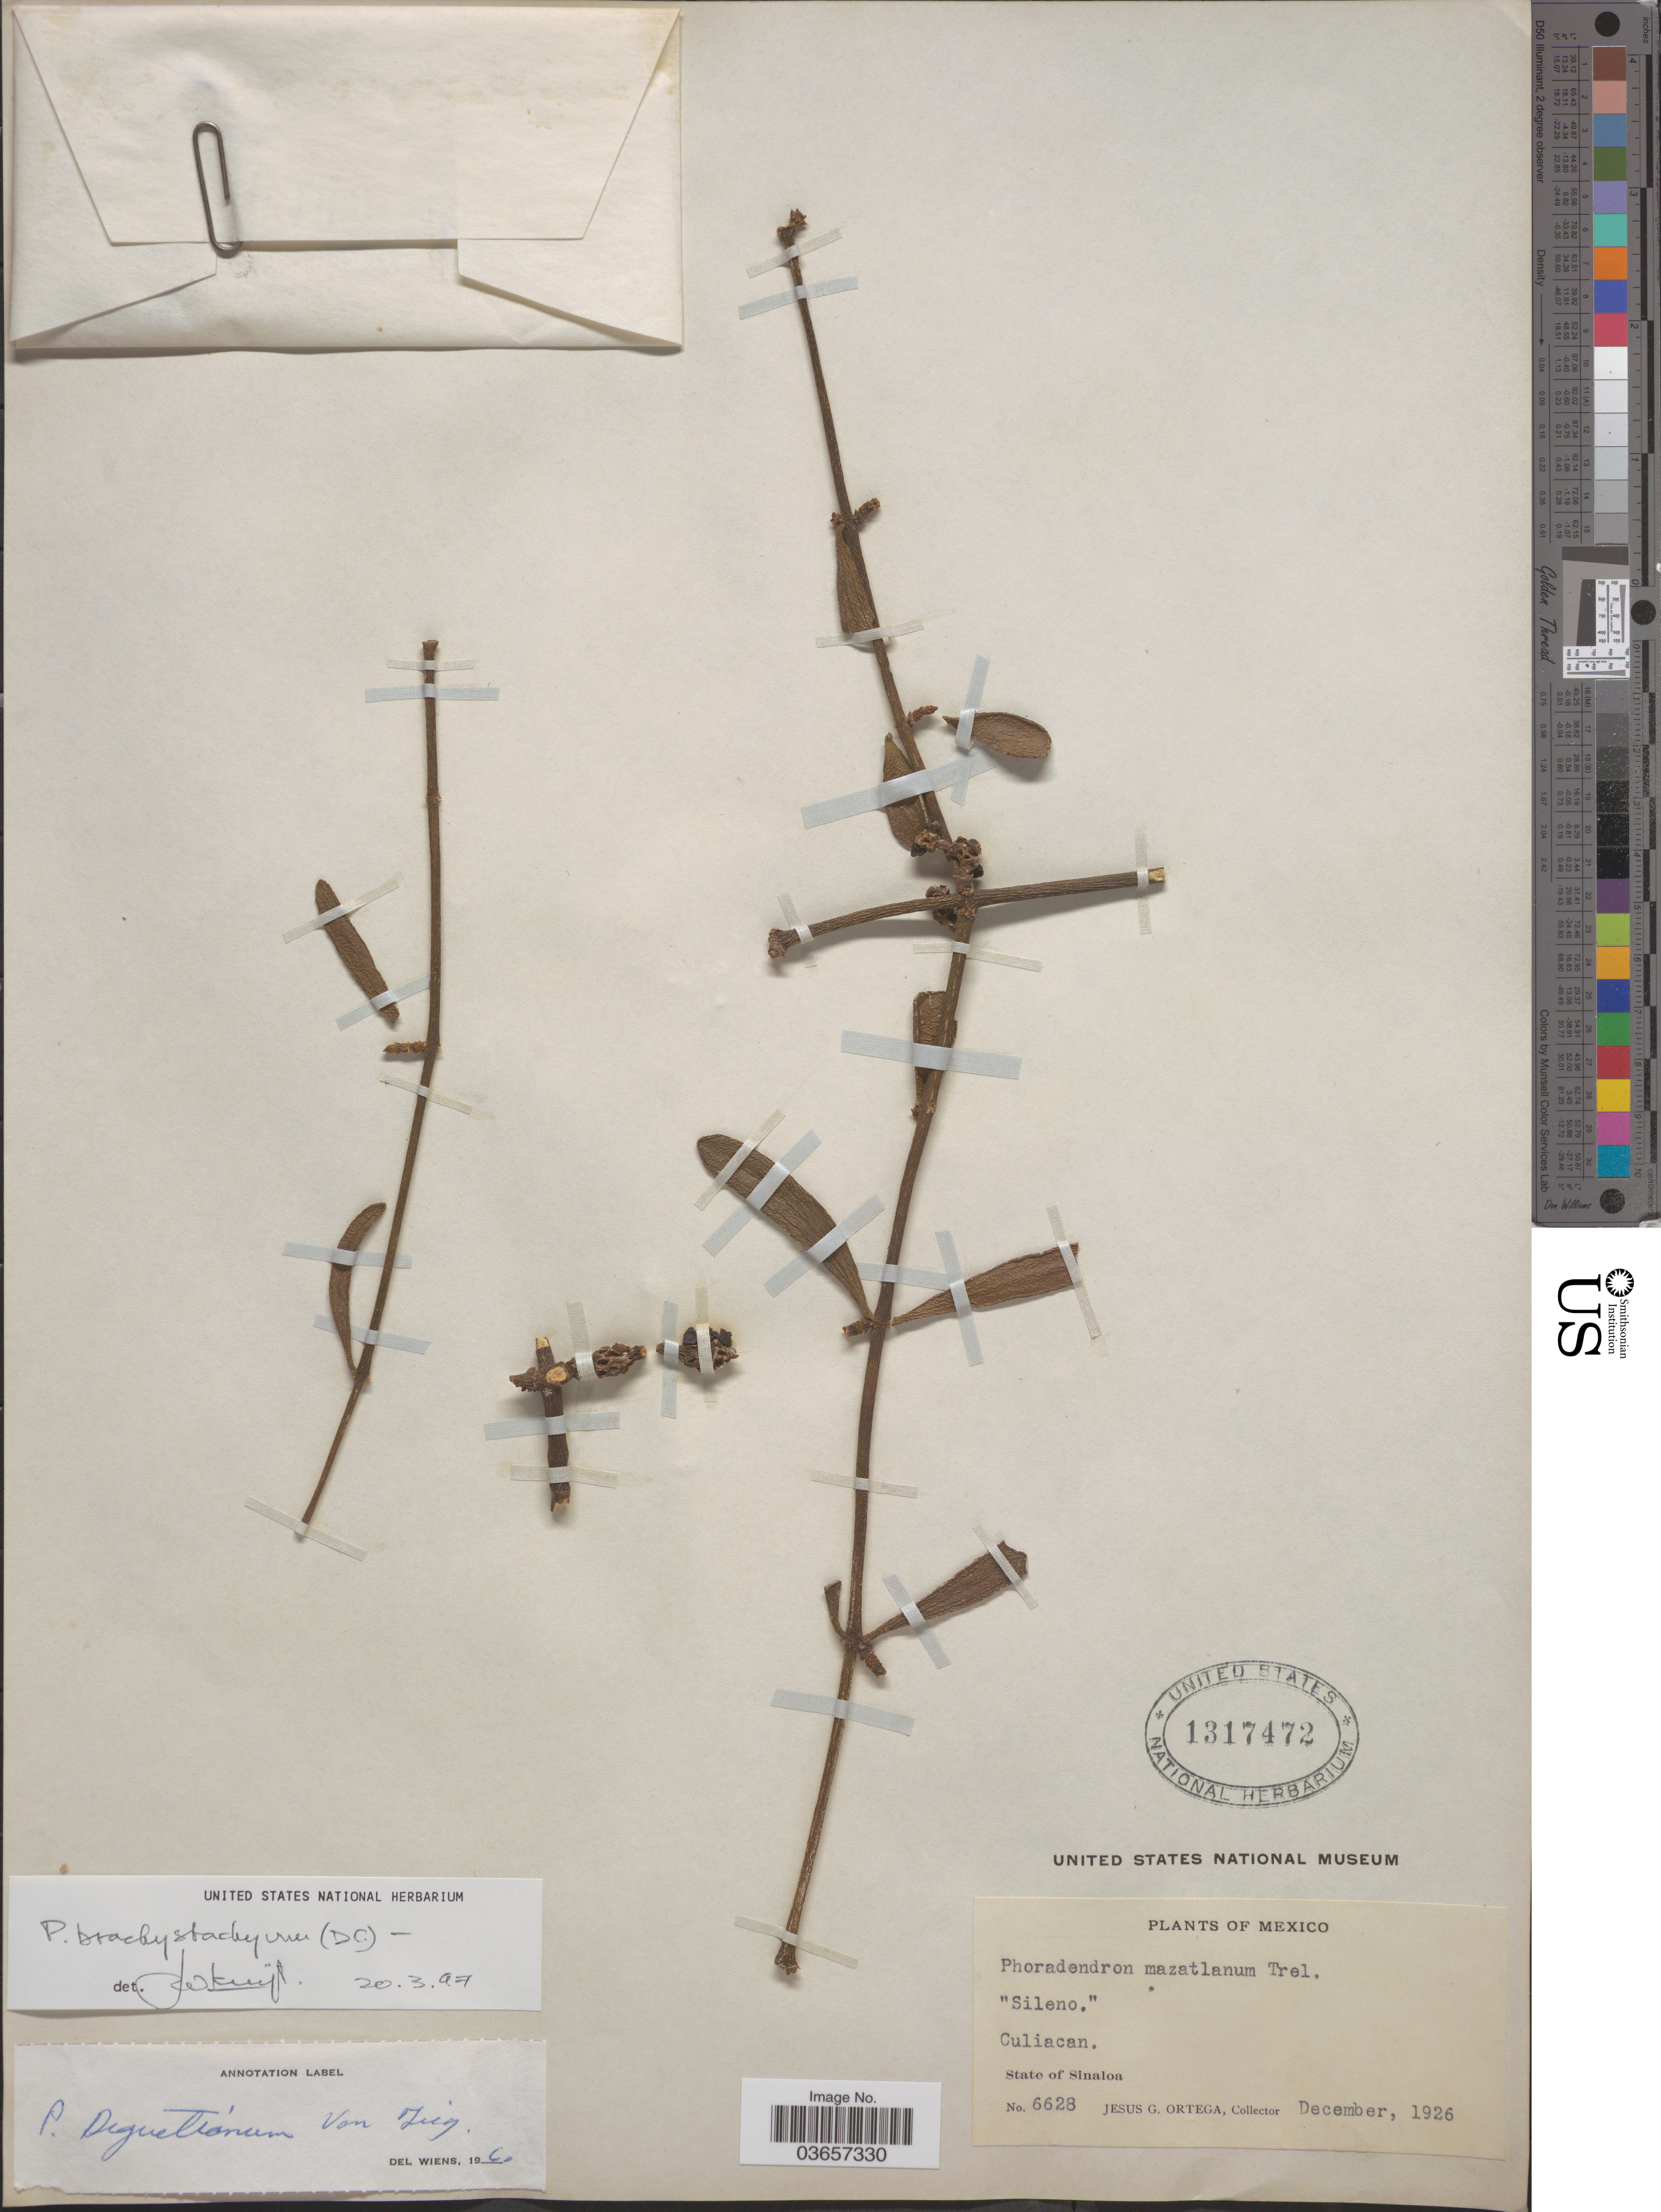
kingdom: Plantae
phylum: Tracheophyta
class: Magnoliopsida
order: Santalales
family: Viscaceae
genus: Phoradendron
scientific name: Phoradendron brachystachyum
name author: (DC.) Oliv.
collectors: J. Ortega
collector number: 6628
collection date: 1926-12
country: Mexico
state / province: Sinaloa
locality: Culiacan.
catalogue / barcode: US 1317472